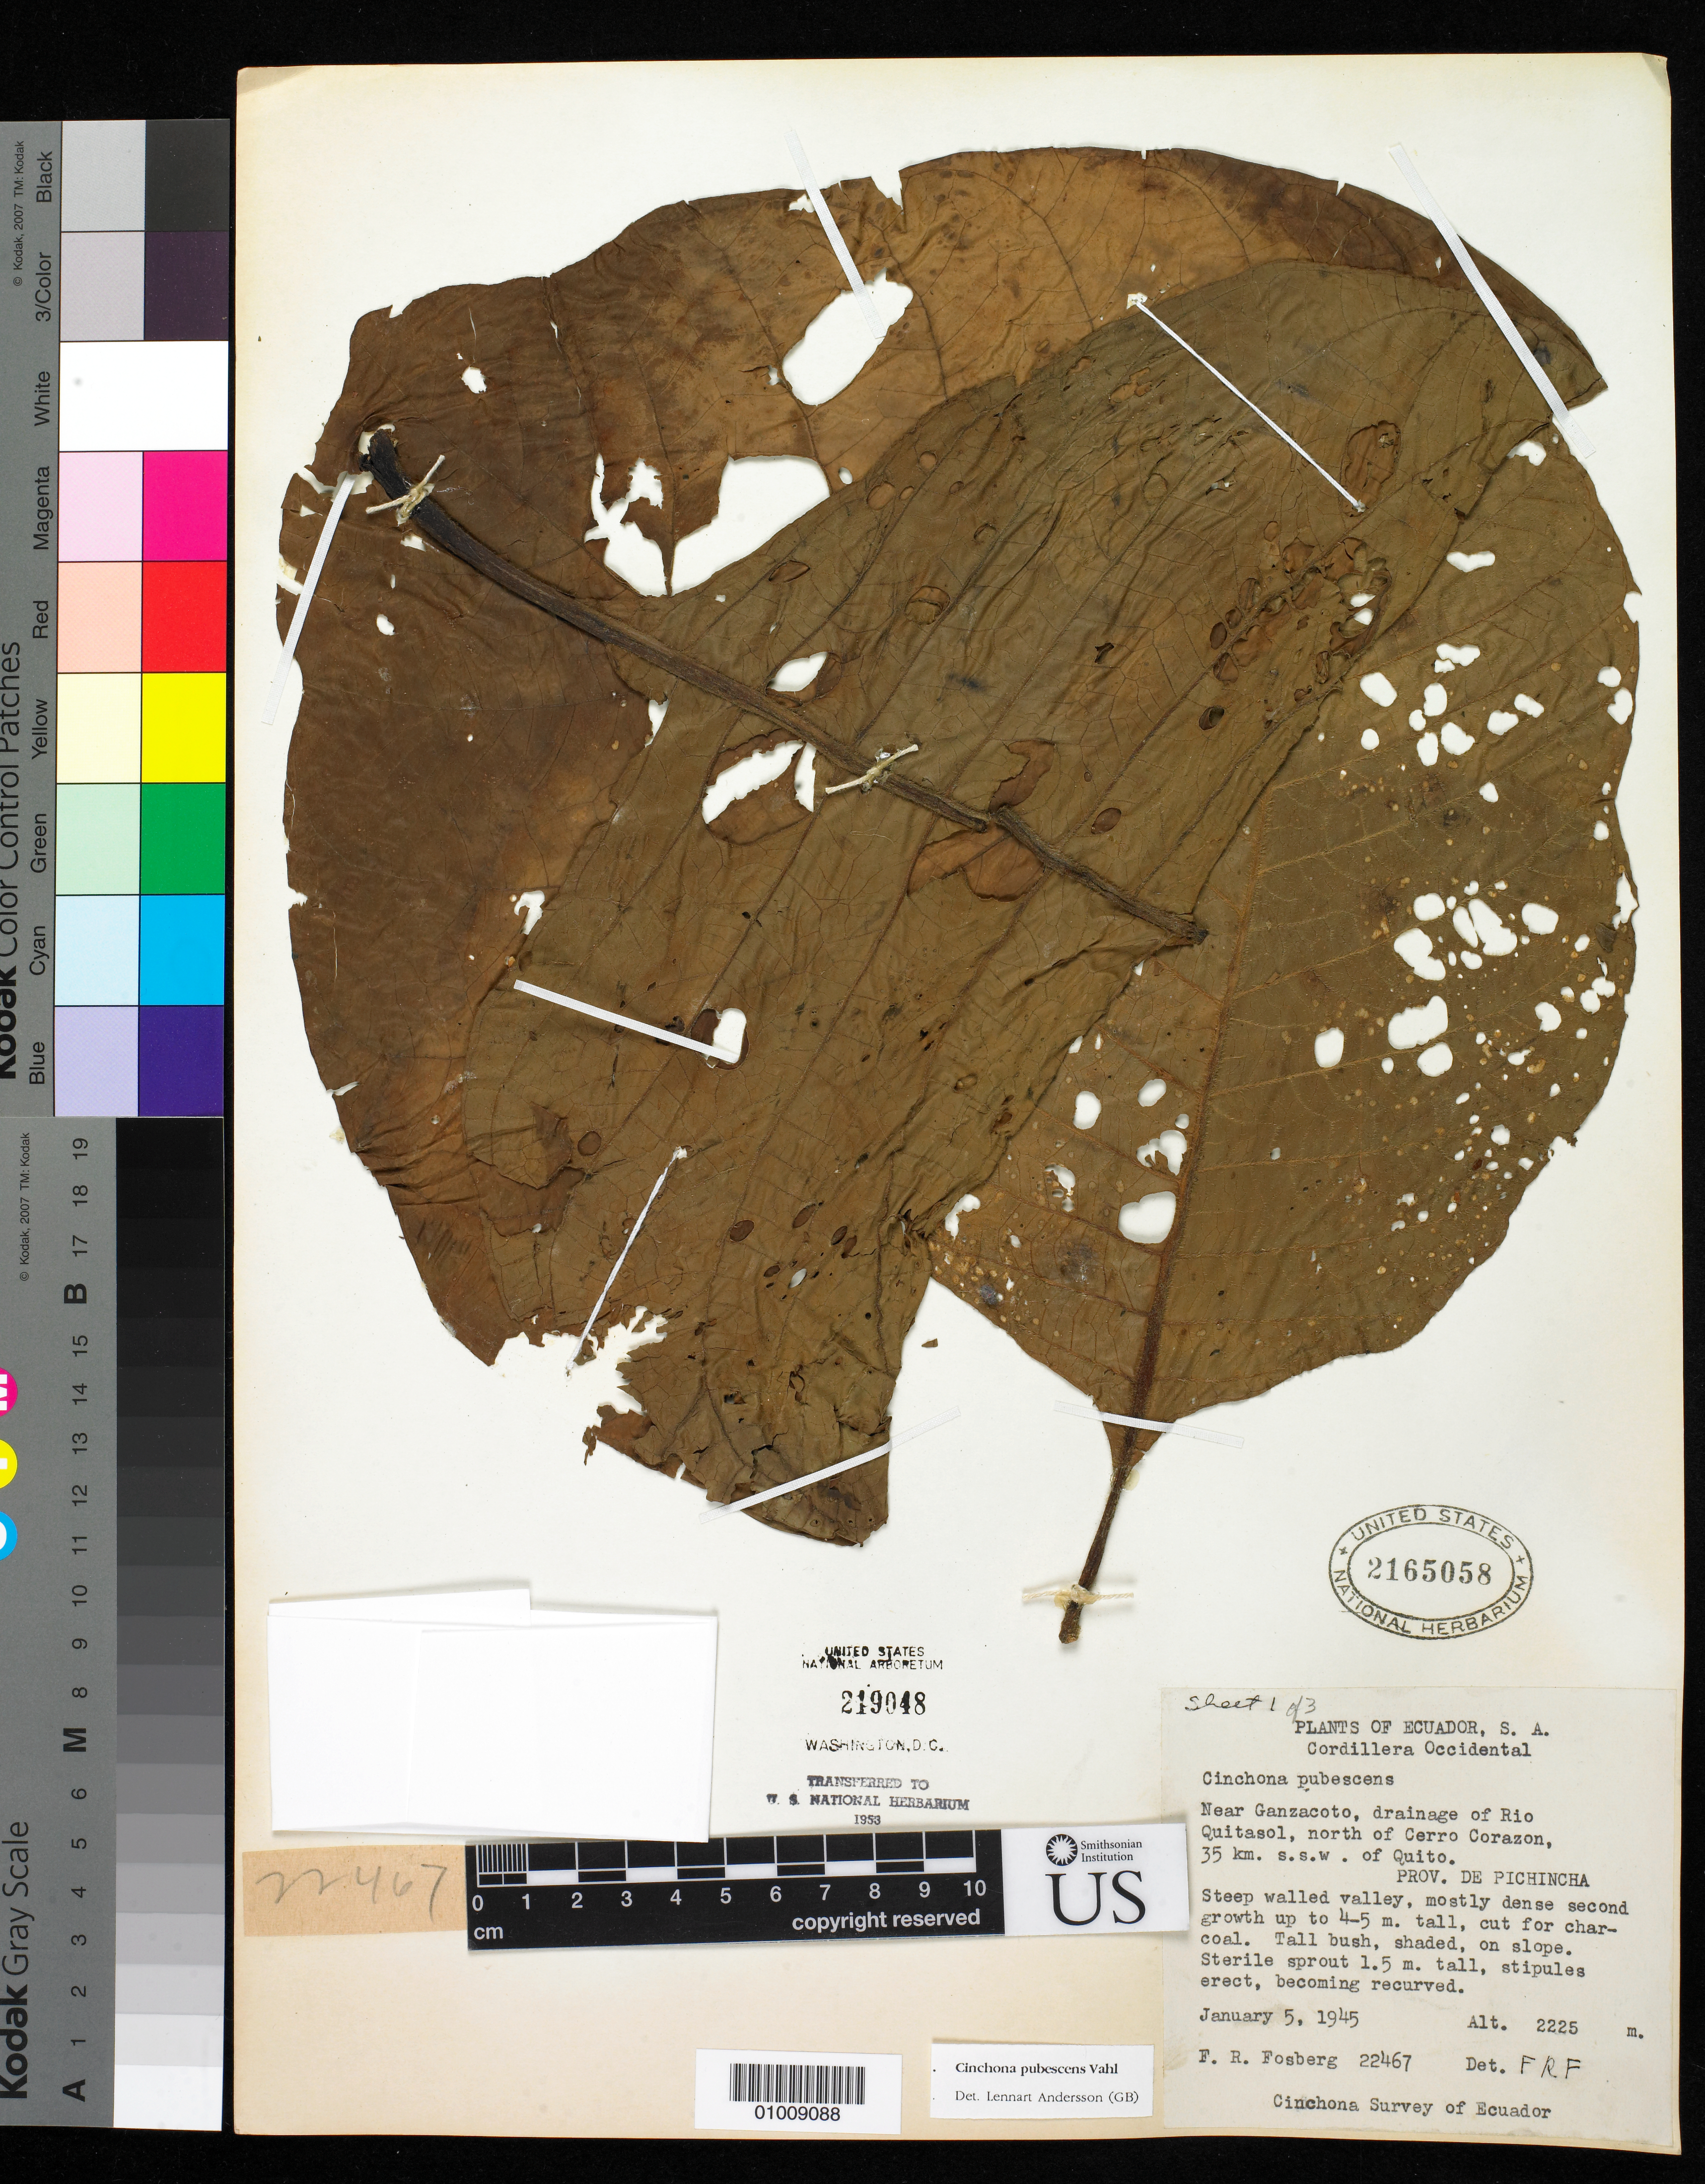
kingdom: Plantae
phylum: Tracheophyta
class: Magnoliopsida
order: Gentianales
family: Rubiaceae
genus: Cinchona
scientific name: Cinchona pubescens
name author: Vahl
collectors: F. R. Fosberg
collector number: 22467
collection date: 1945-01-05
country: Ecuador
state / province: Pichincha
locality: Near Ganzacoto, drainage of Rio Quitasol, N of Cerro Corazon, SSW of Quito.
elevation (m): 2225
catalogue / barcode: US 2165058